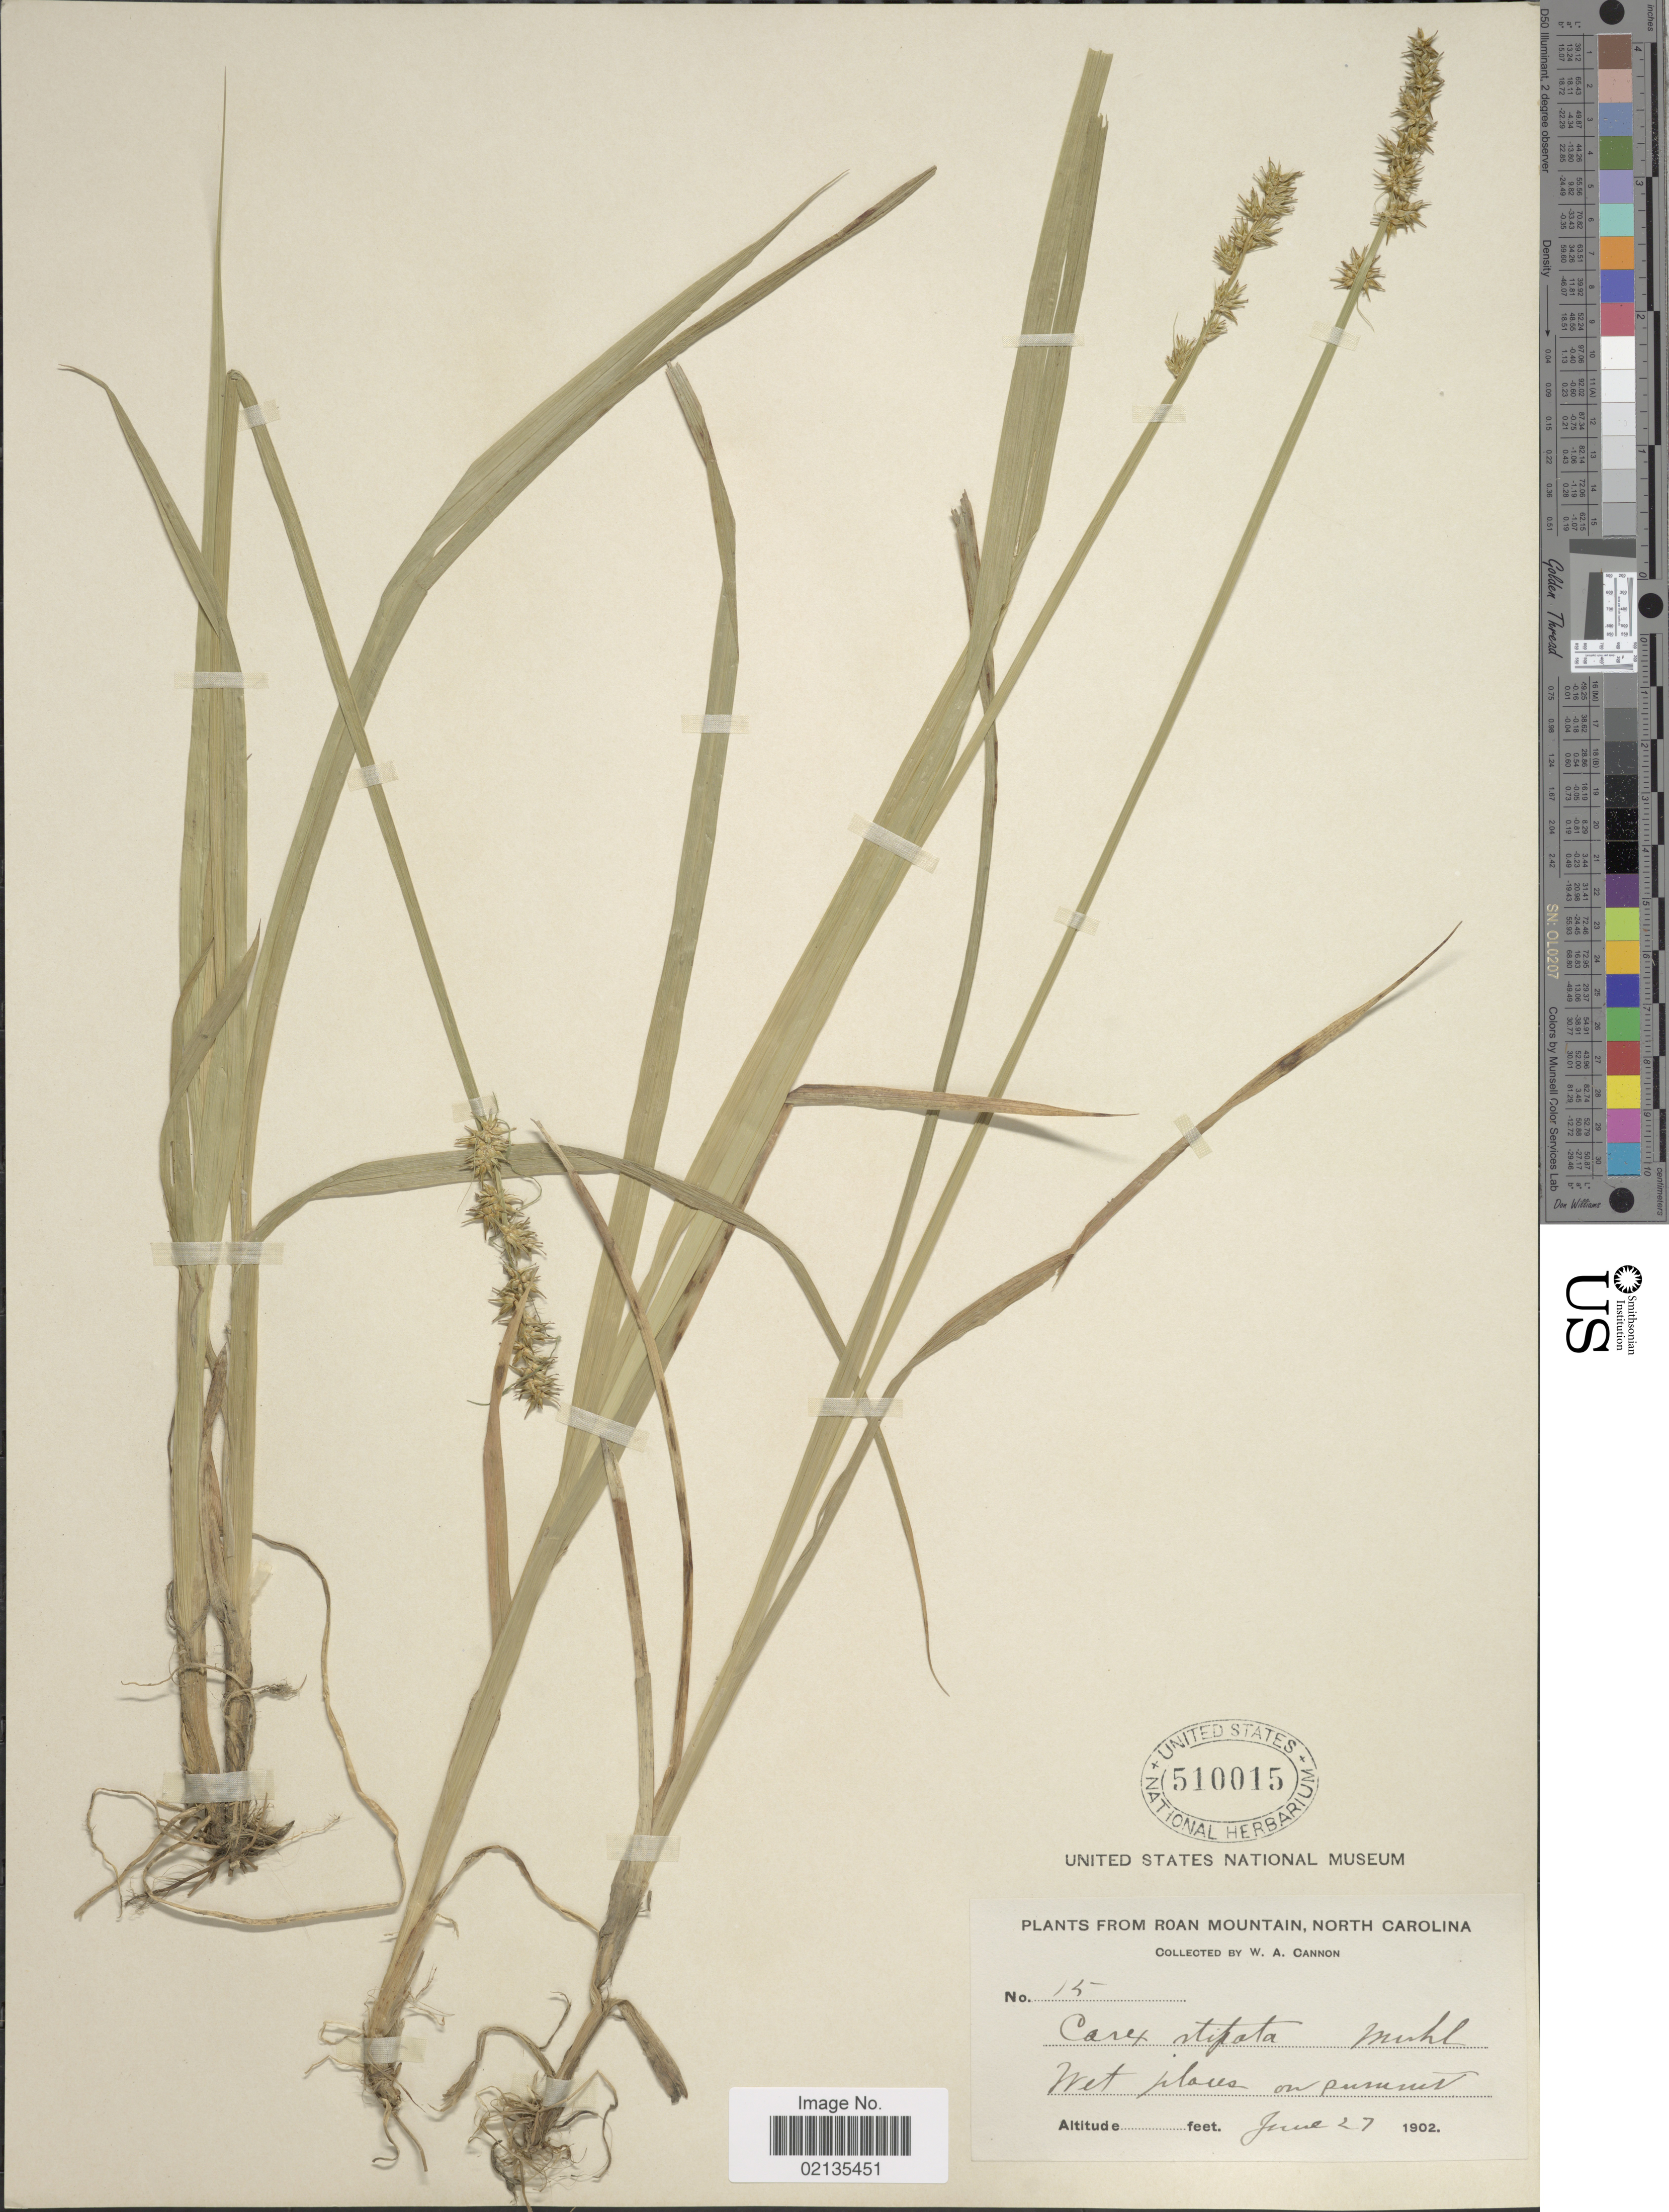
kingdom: Plantae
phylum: Tracheophyta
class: Liliopsida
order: Poales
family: Cyperaceae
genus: Carex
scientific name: Carex stipata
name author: Muhl. ex Willd.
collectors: W. Cannon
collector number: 15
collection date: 1902-06-27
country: United States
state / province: North Carolina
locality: Wet places on summet, Roan Mountain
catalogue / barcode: US 510015